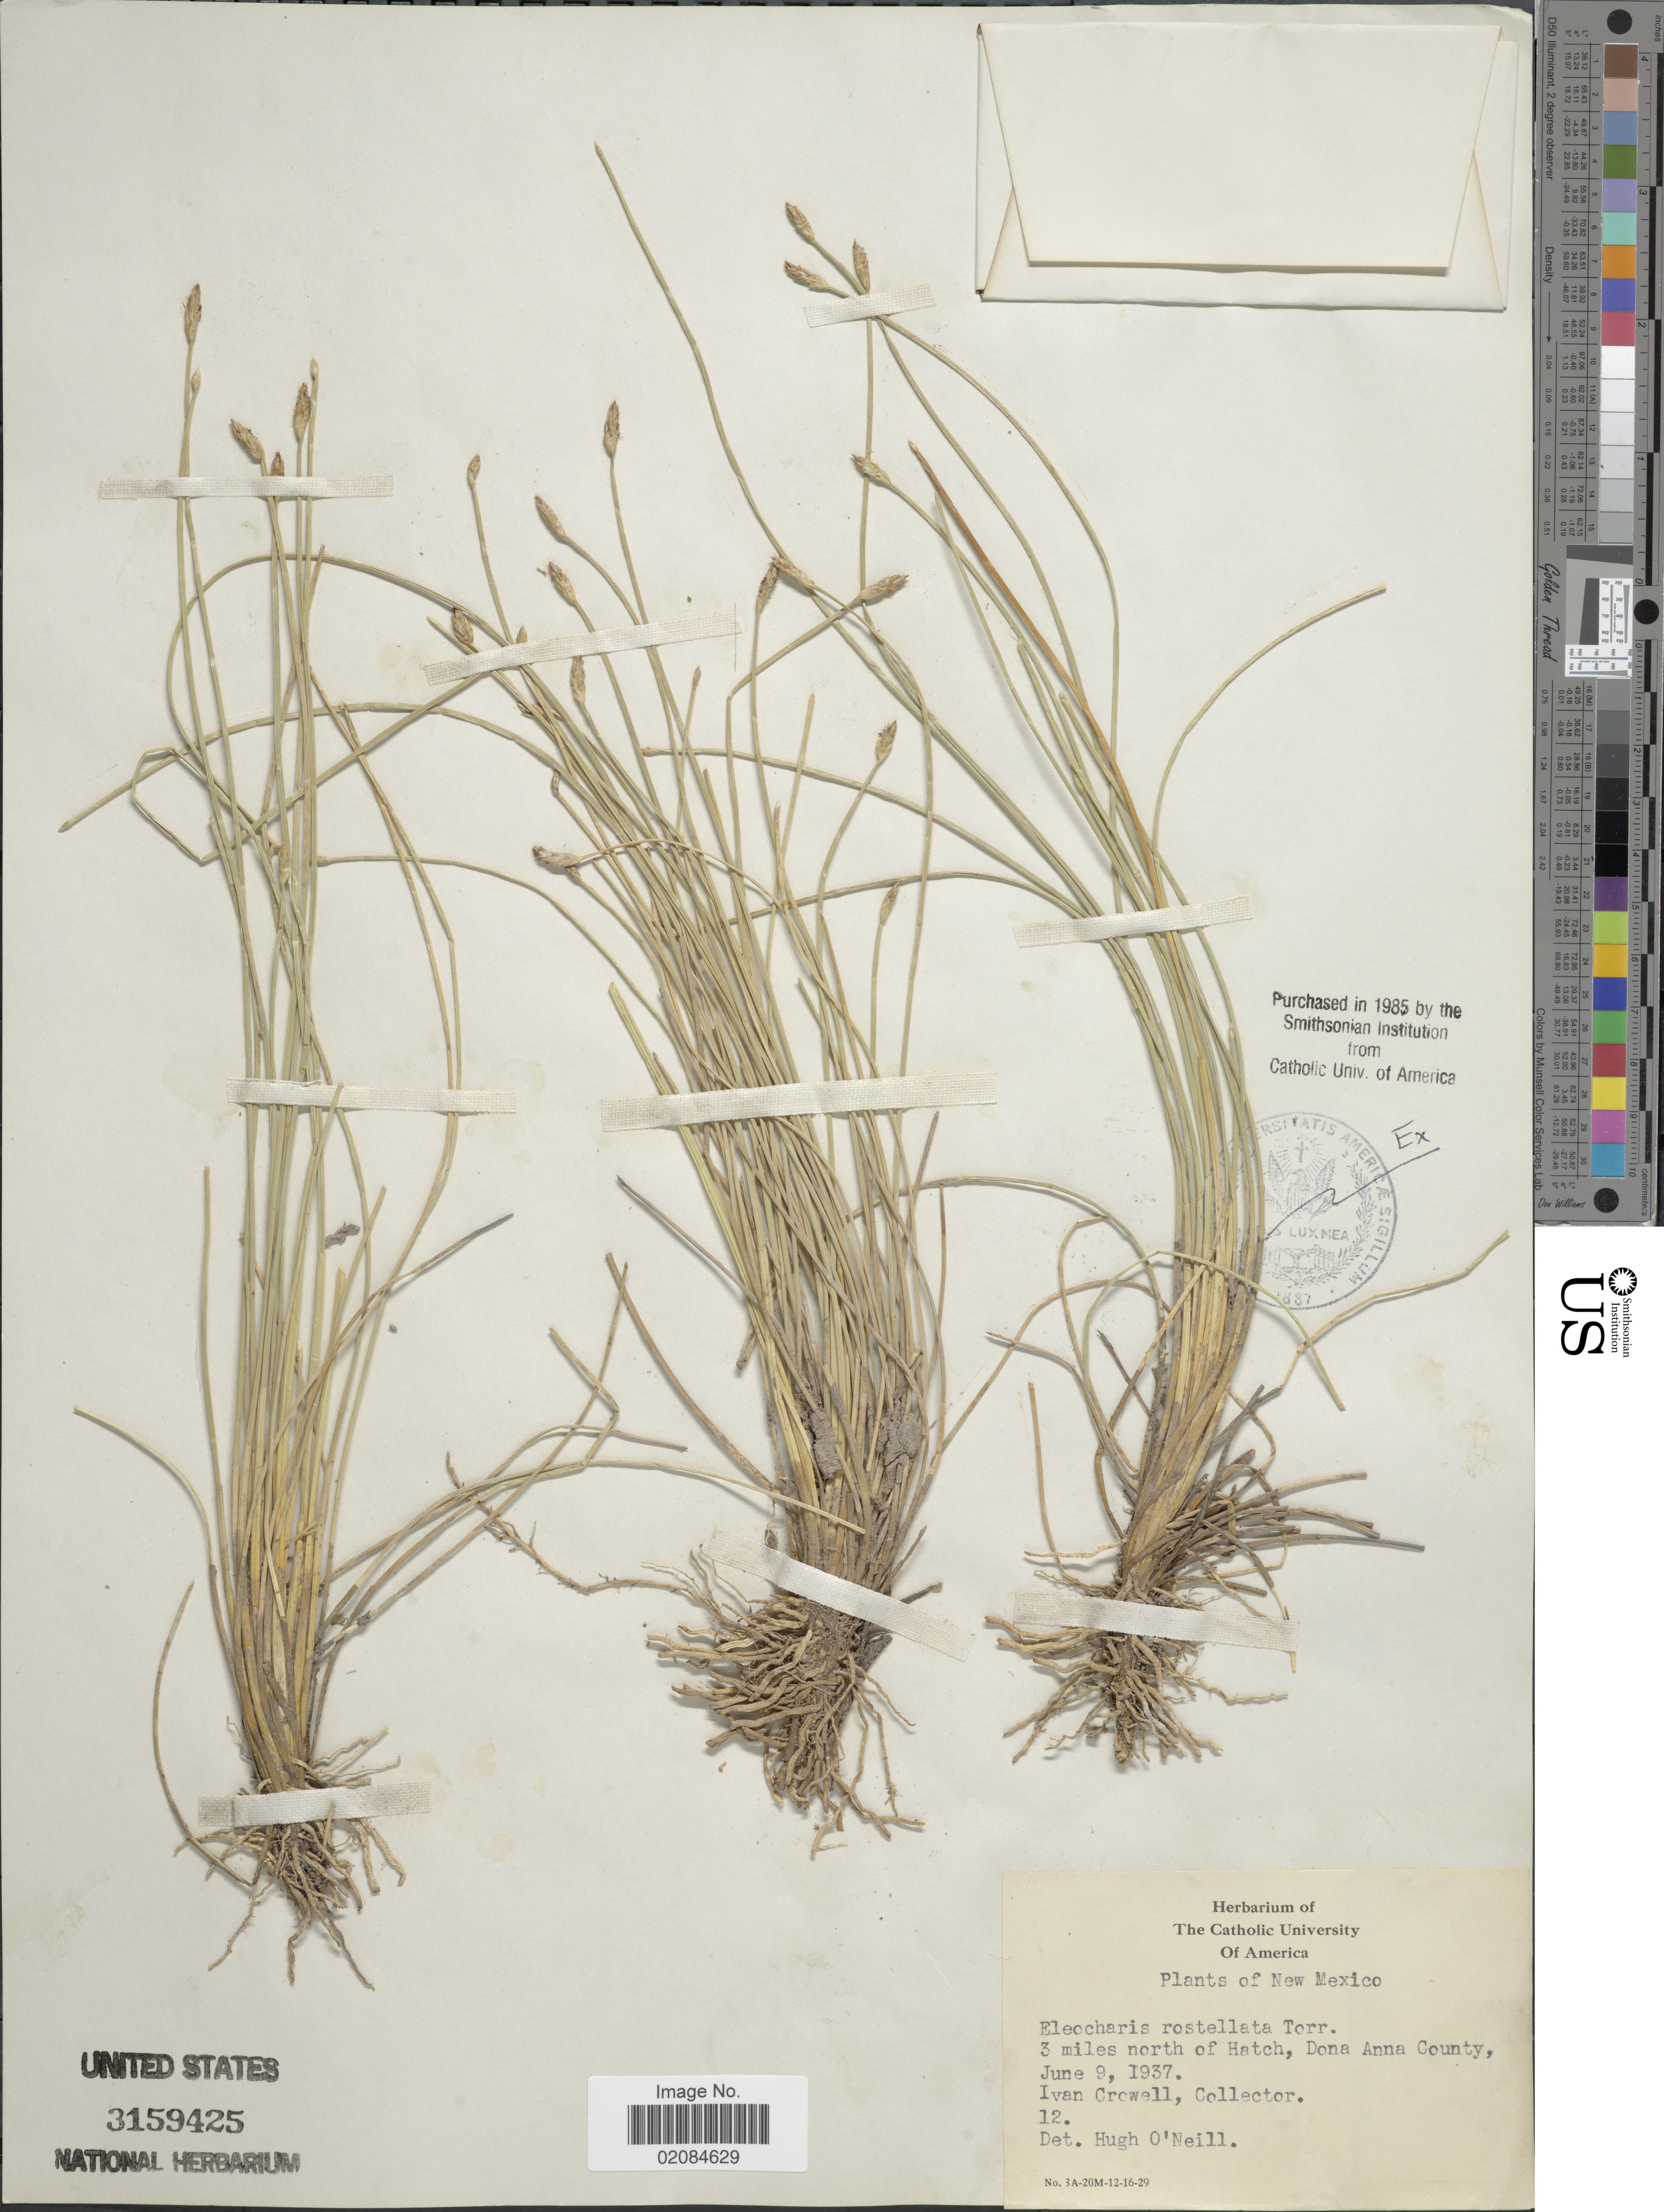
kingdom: Plantae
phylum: Tracheophyta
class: Liliopsida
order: Poales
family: Cyperaceae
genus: Eleocharis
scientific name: Eleocharis rostellata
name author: (Torr.) Torr.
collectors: I. Crowell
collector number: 12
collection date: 1937-06-09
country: United States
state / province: New Mexico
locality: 3 miles north of Hatch, Dona Anna County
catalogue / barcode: US 3159425